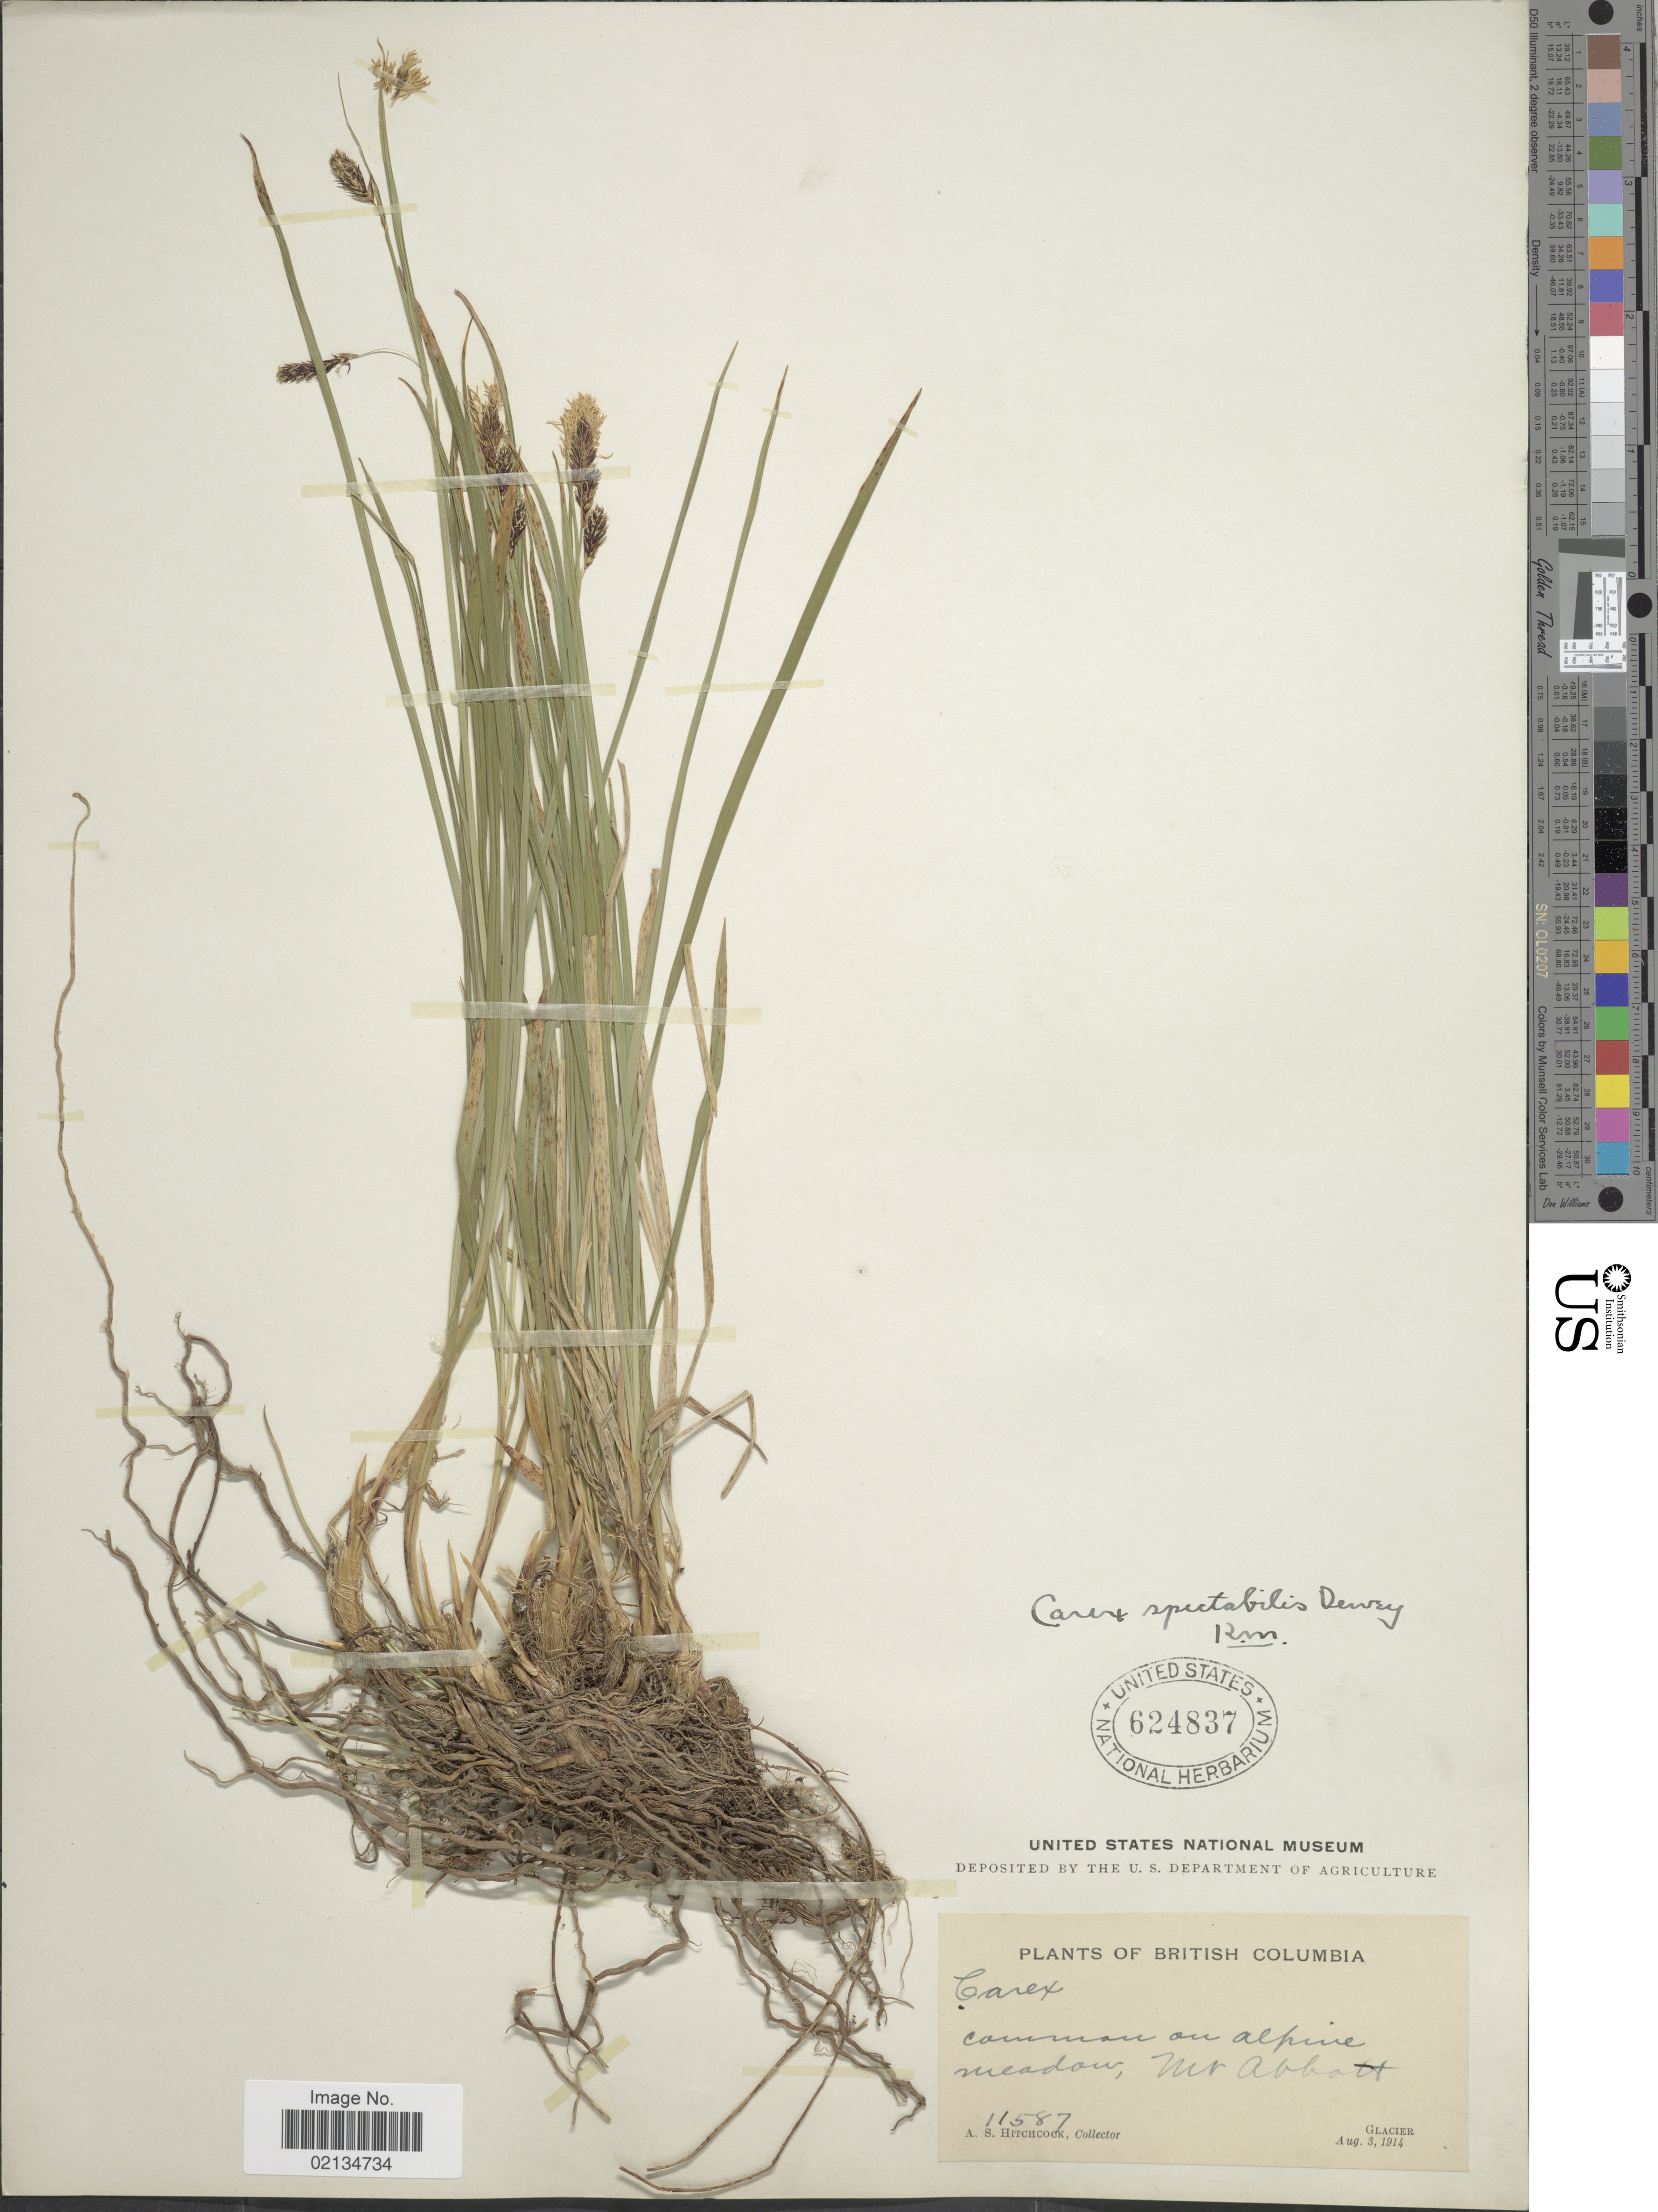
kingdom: Plantae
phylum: Tracheophyta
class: Liliopsida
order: Poales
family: Cyperaceae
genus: Carex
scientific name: Carex spectabilis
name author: Dewey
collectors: A. S. Hitchcock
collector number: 11587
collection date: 1914-08-03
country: Canada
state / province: British Columbia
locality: Mt. Abbatt, Glacier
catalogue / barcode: US 624837